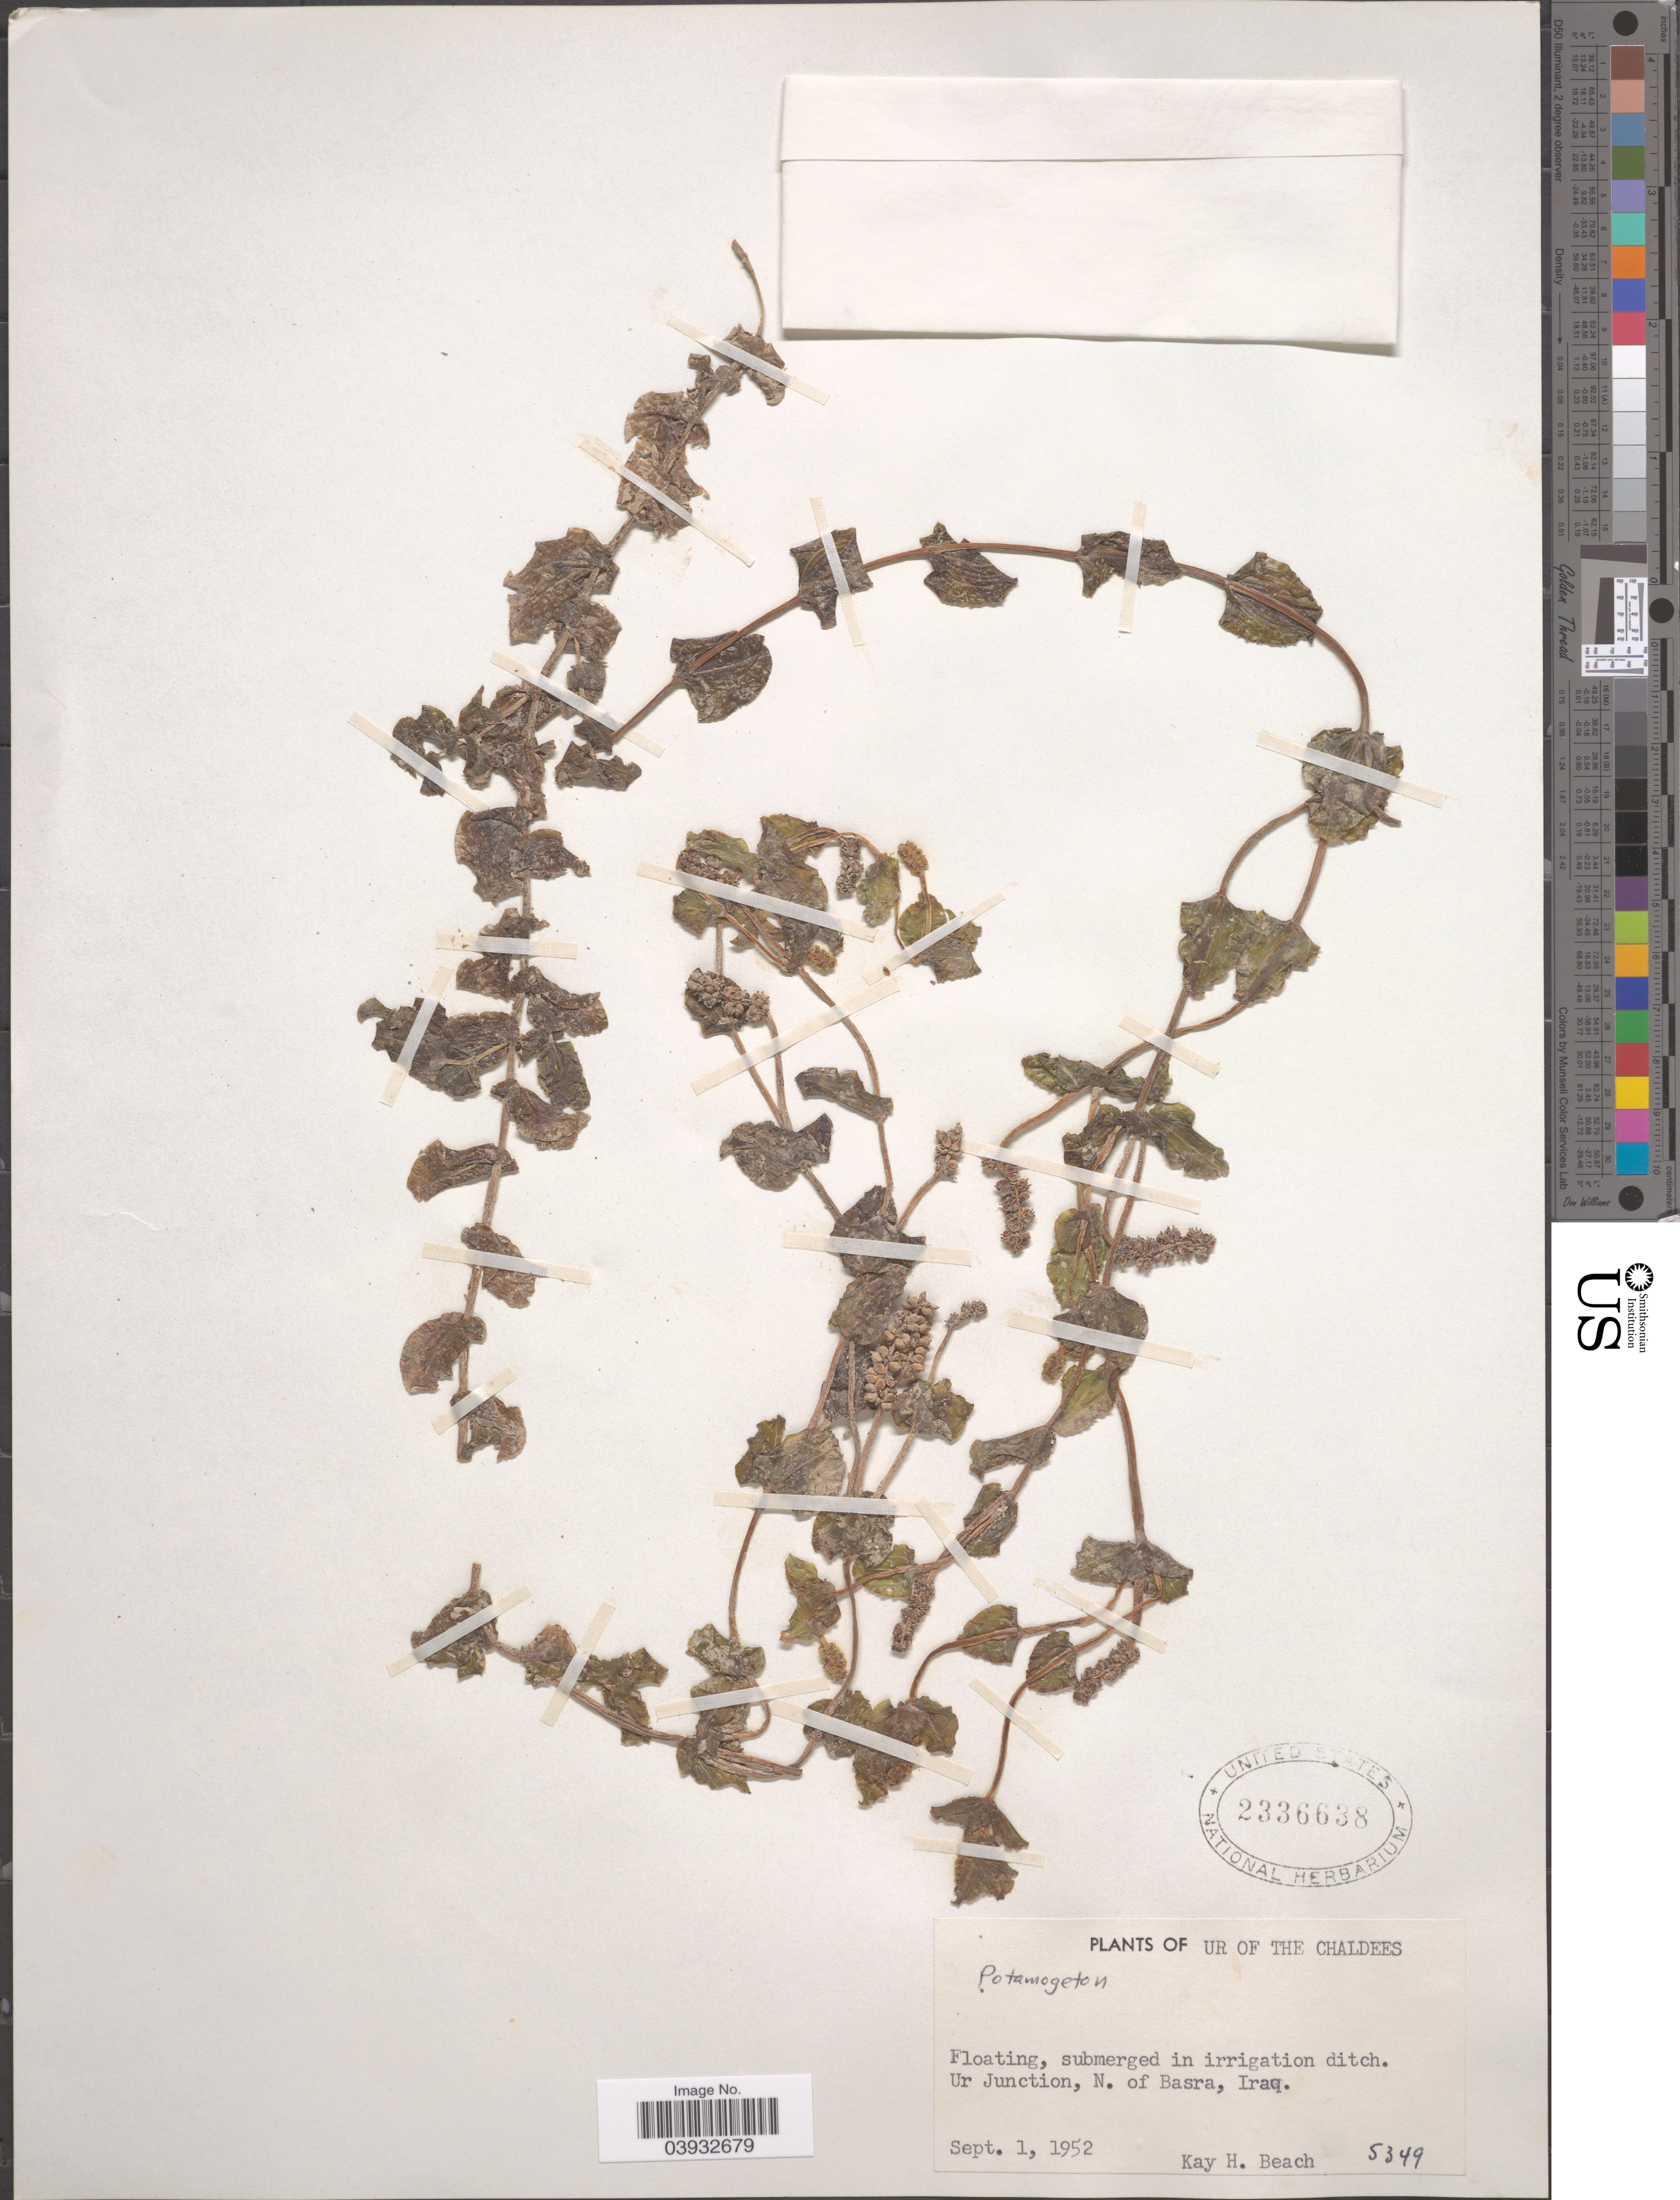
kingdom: Plantae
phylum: Tracheophyta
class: Liliopsida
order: Alismatales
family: Potamogetonaceae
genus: Potamogeton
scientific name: Potamogeton sp.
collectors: K. H. Beach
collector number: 5394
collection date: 1952-09-01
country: Iraq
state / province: Al Basrah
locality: Ur of the Chaldees. Ur Junction, N. of Basra.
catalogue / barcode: US 2336638